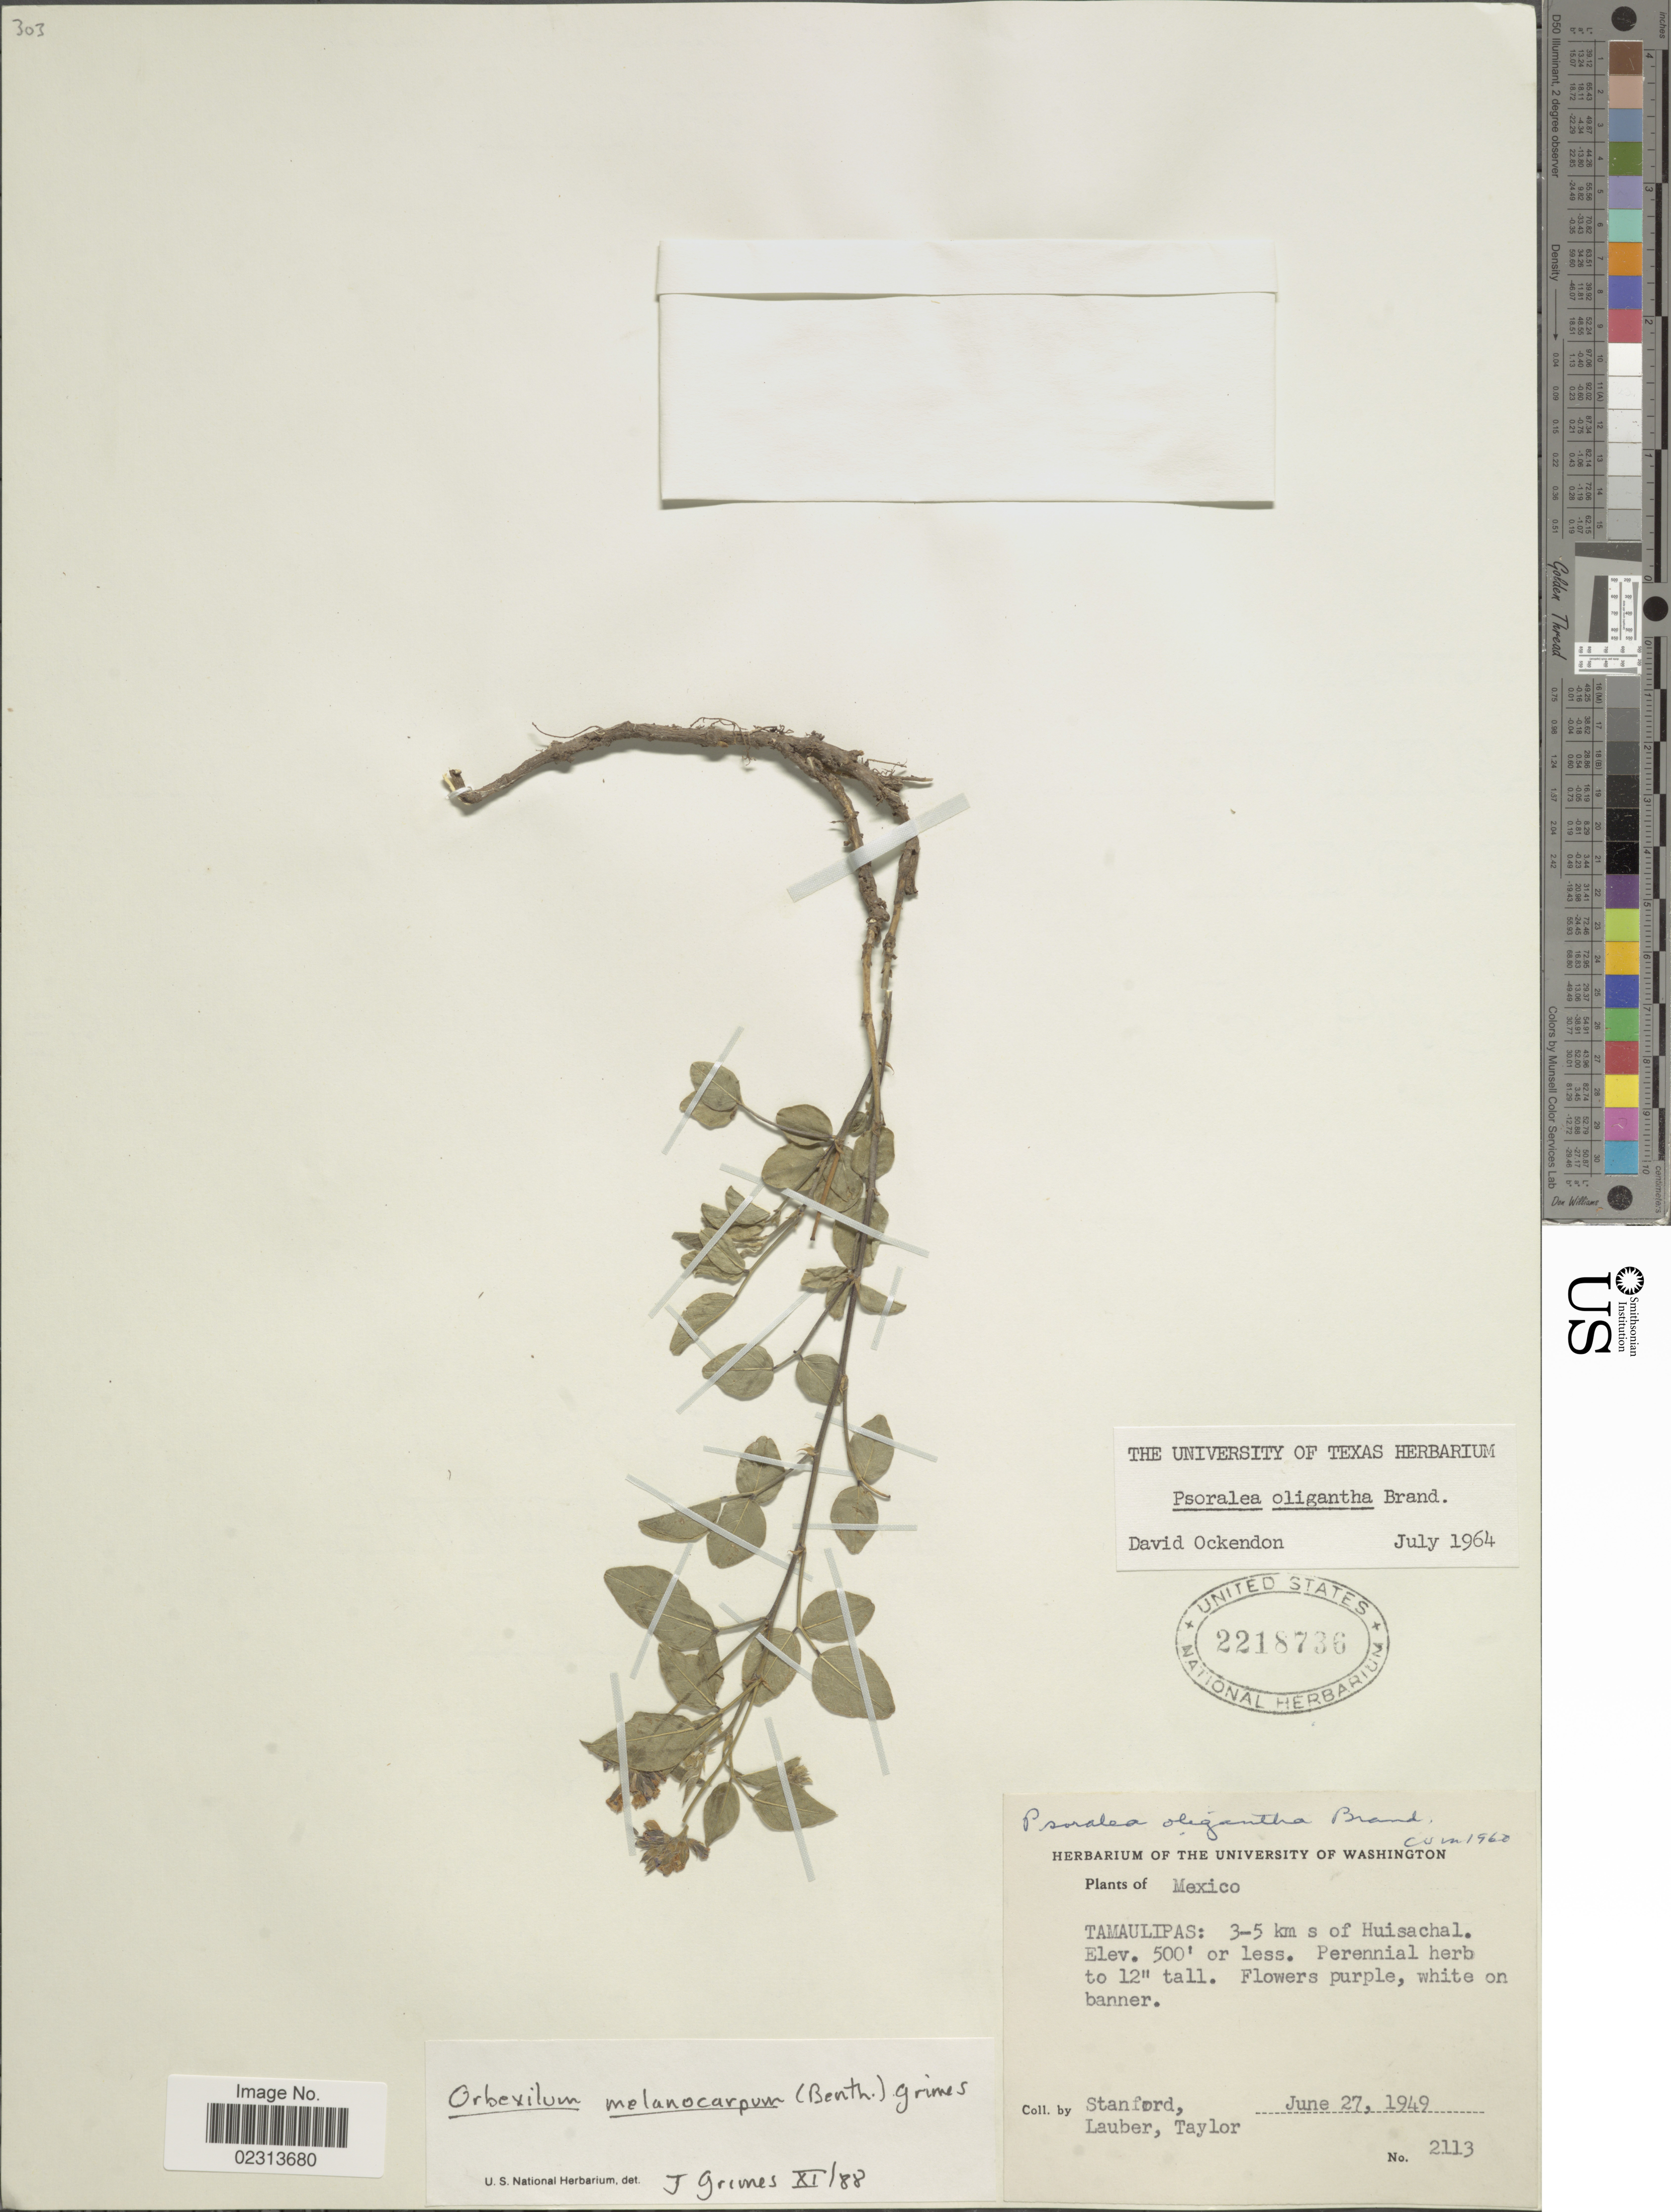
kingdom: Plantae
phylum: Tracheophyta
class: Magnoliopsida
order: Fabales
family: Fabaceae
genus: Orbexilum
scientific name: Orbexilum melanocarpum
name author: (Benth. ex Hemsl.) Rydb.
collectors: -. Stanford, Lauber, -- & -- Taylor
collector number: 2113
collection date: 1949-06-27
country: Mexico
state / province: Tamaulipas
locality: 3-5 km s of Huisachal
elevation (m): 152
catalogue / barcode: US 2218736